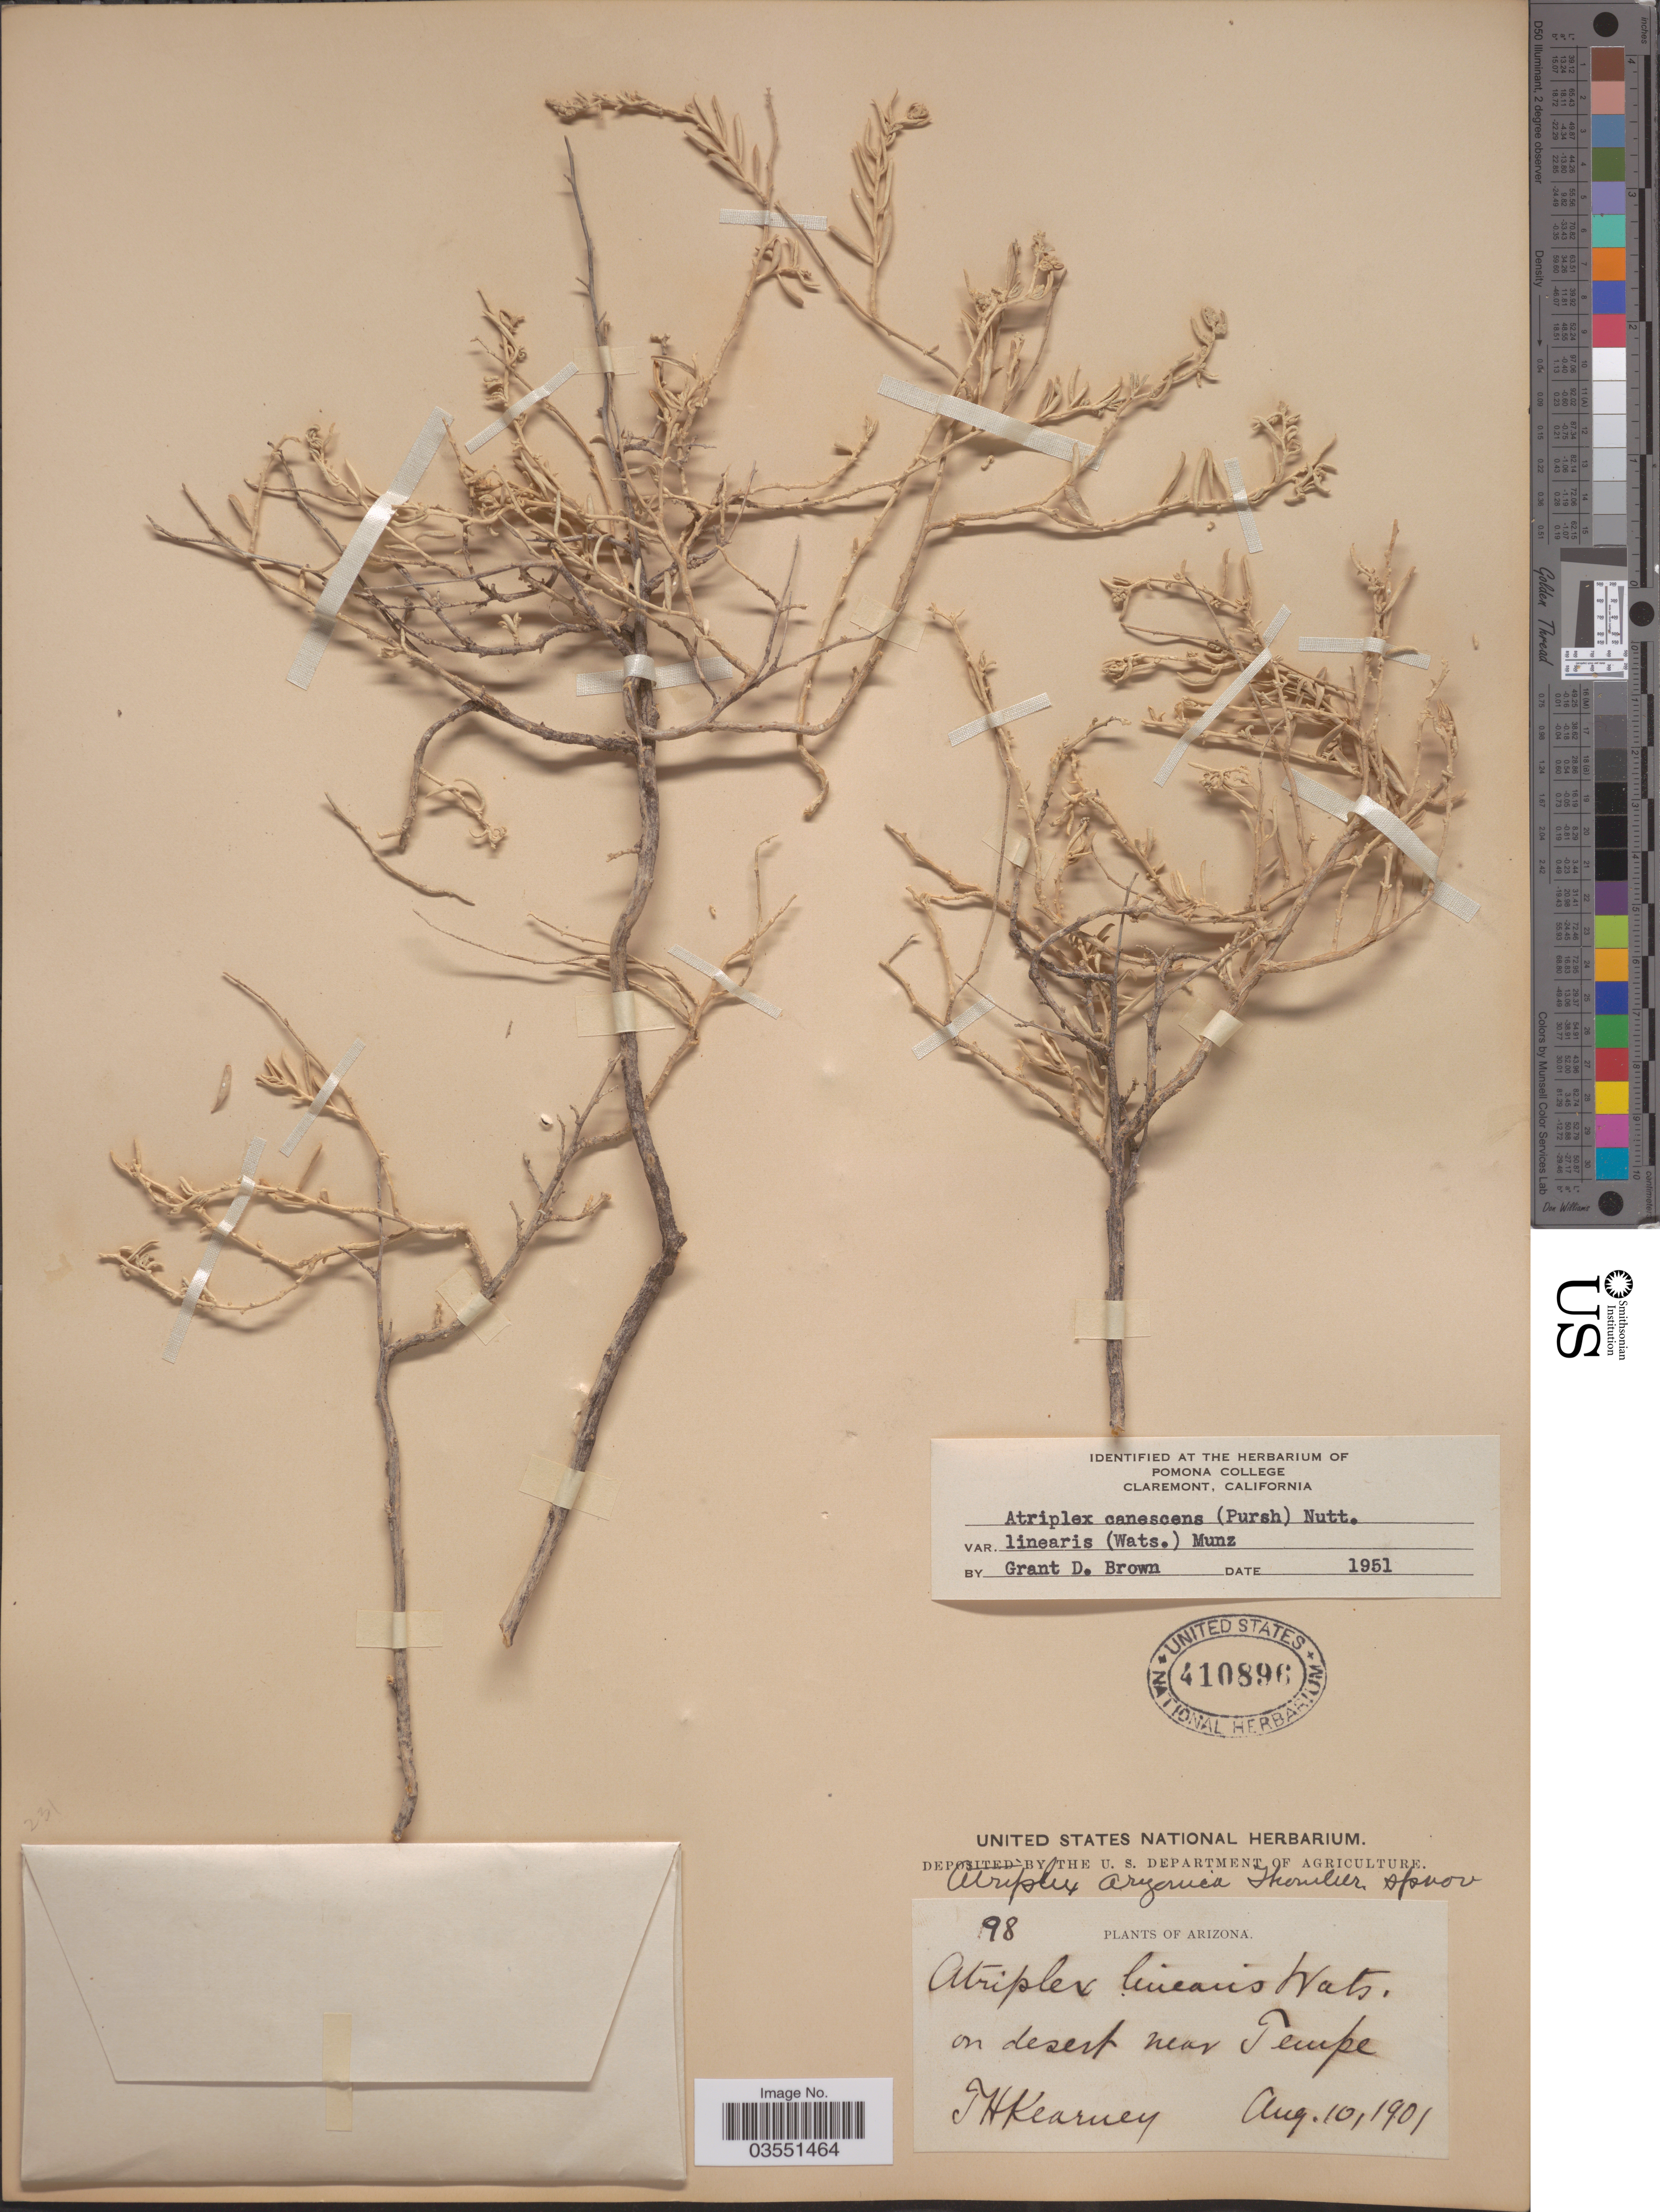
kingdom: Plantae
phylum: Tracheophyta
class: Magnoliopsida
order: Caryophyllales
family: Amaranthaceae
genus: Atriplex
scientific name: Atriplex canescens var. linearis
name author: (Pursh) Nutt.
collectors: T. H. Kearney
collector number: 98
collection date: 1901-08-10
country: United States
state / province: Arizona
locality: On desert near Tempe.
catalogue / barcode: US 410896